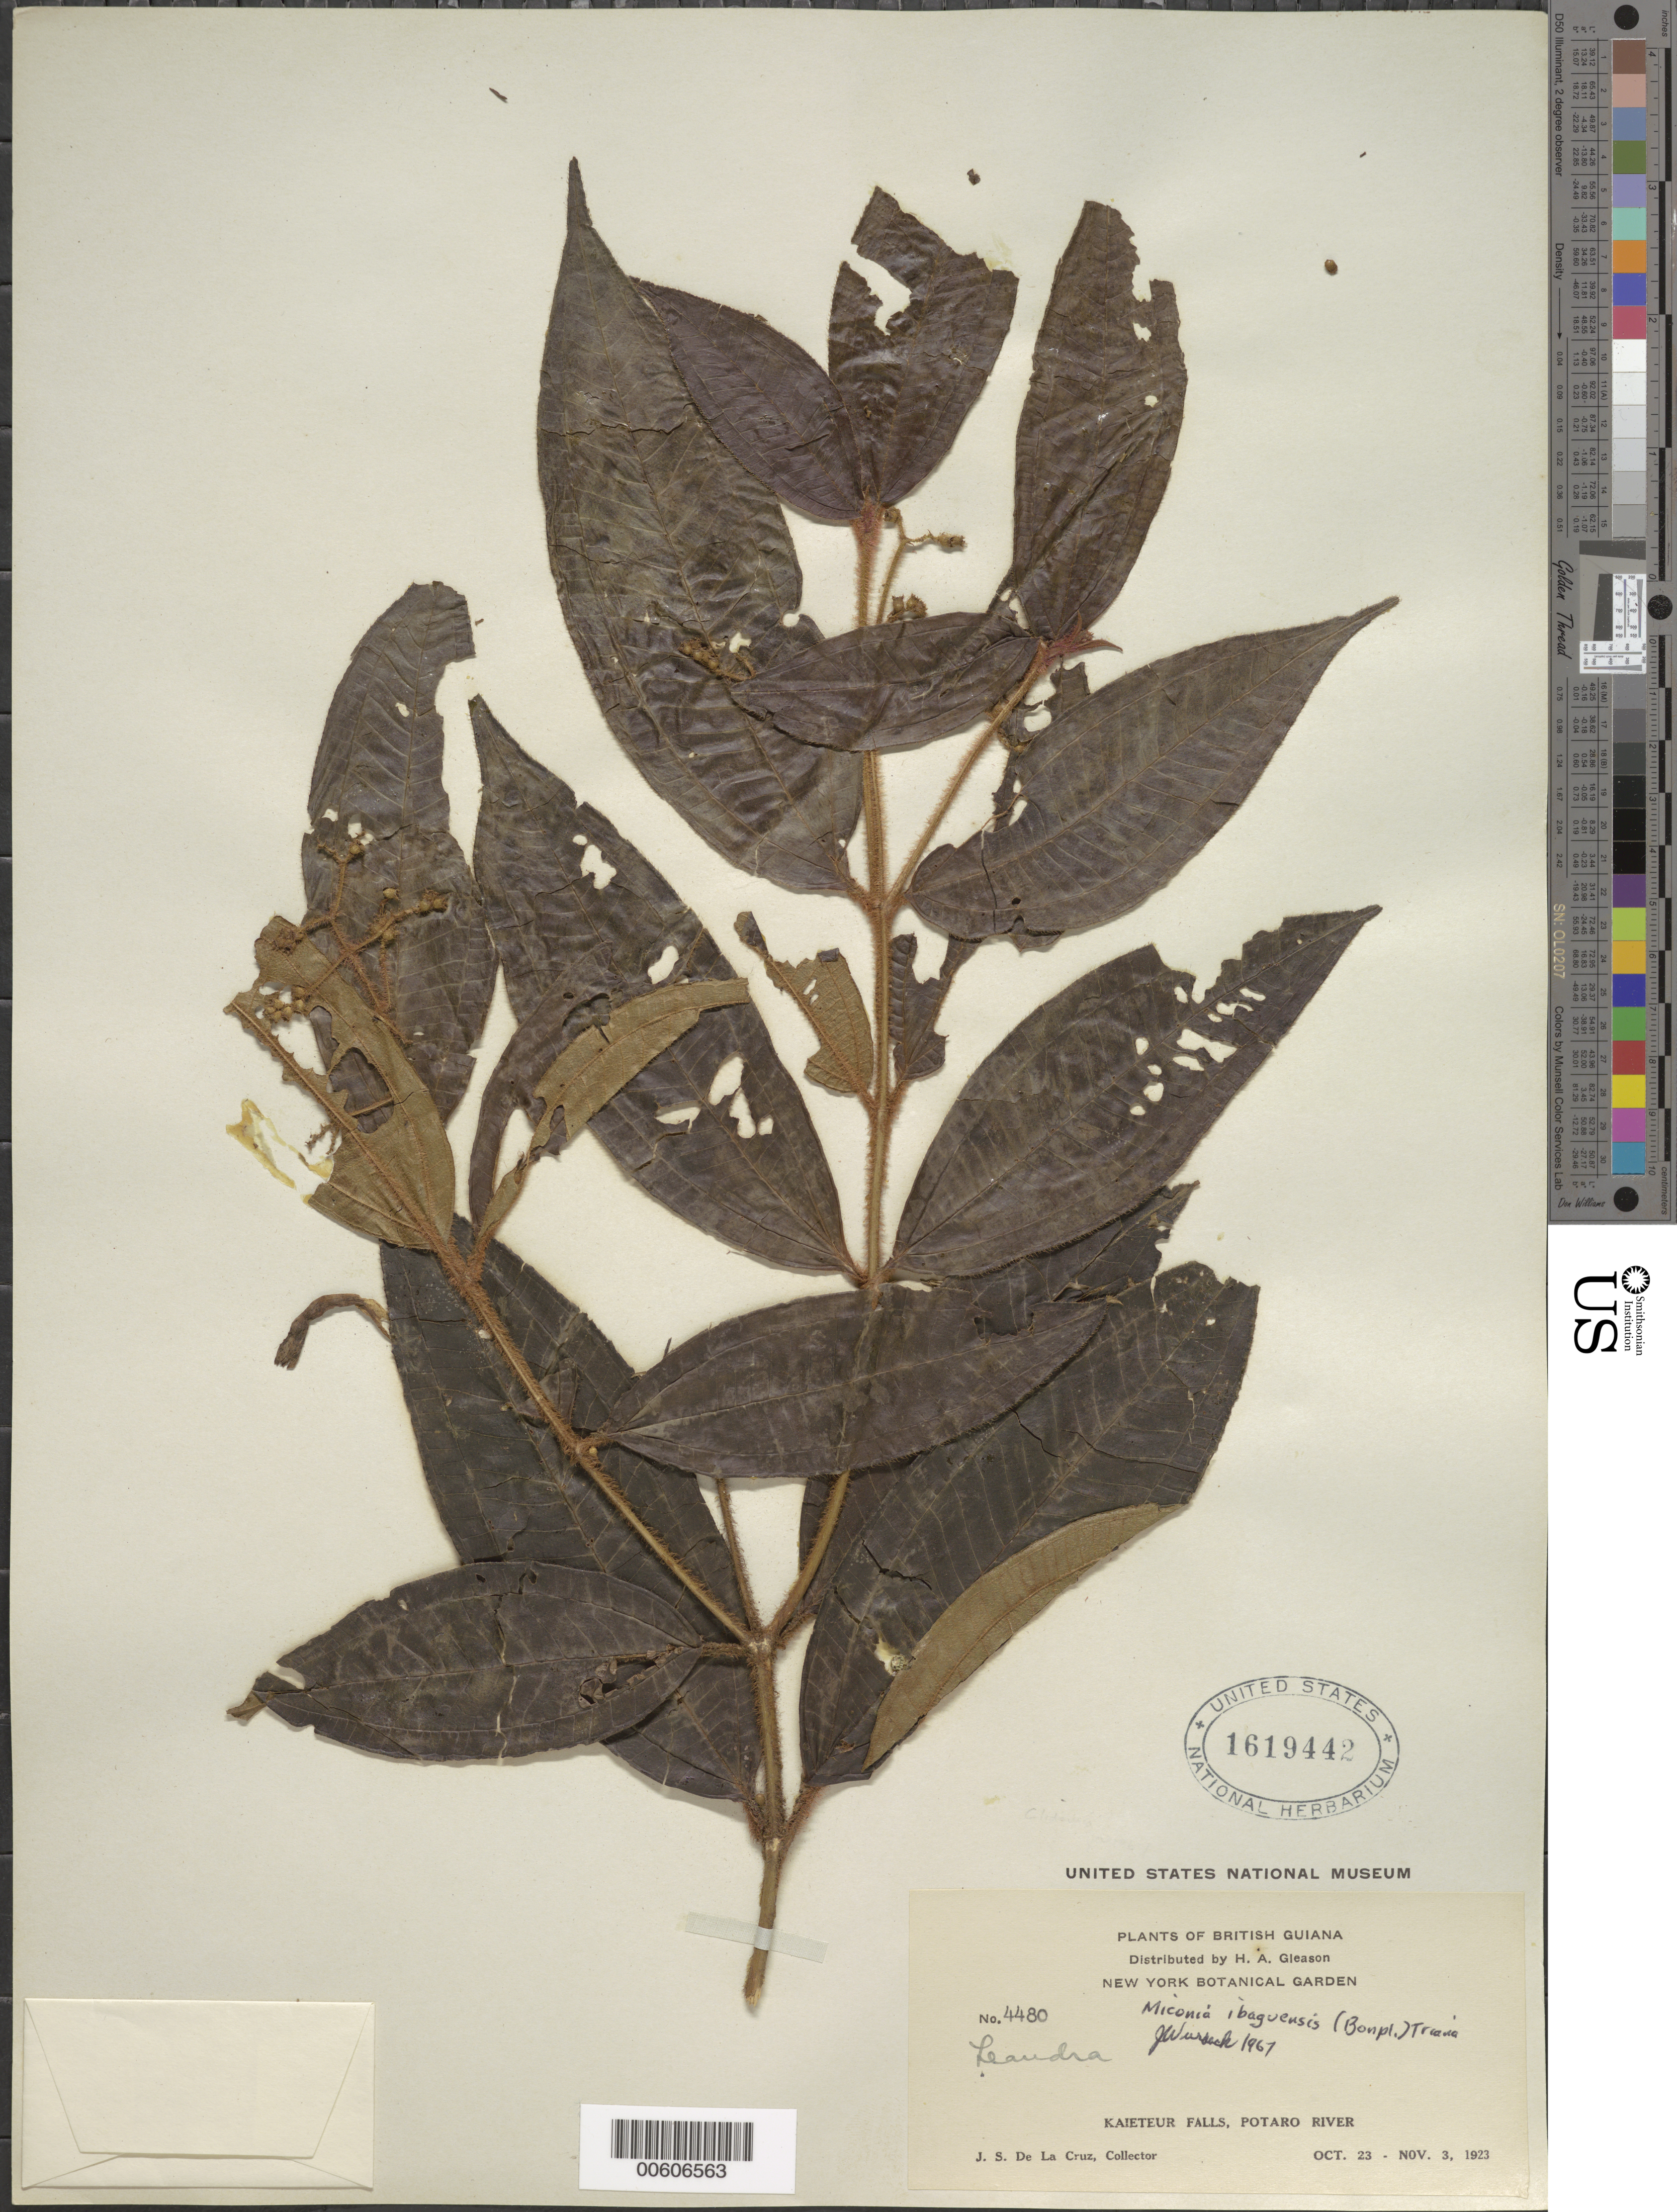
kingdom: Plantae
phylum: Tracheophyta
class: Magnoliopsida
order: Myrtales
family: Melastomataceae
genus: Miconia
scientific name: Miconia ibaguensis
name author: (Bonpl.) Triana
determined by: Wurdack, John J., (US), US (UNITED STATES)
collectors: J. S. de la Cruz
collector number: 4480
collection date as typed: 23-Oct-23 to 3-Nov-23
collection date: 1923-10-23/1923-11-03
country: Guyana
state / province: Potaro-Siparuni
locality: Kaieteur Falls, Potaro R.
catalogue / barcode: US 1619442